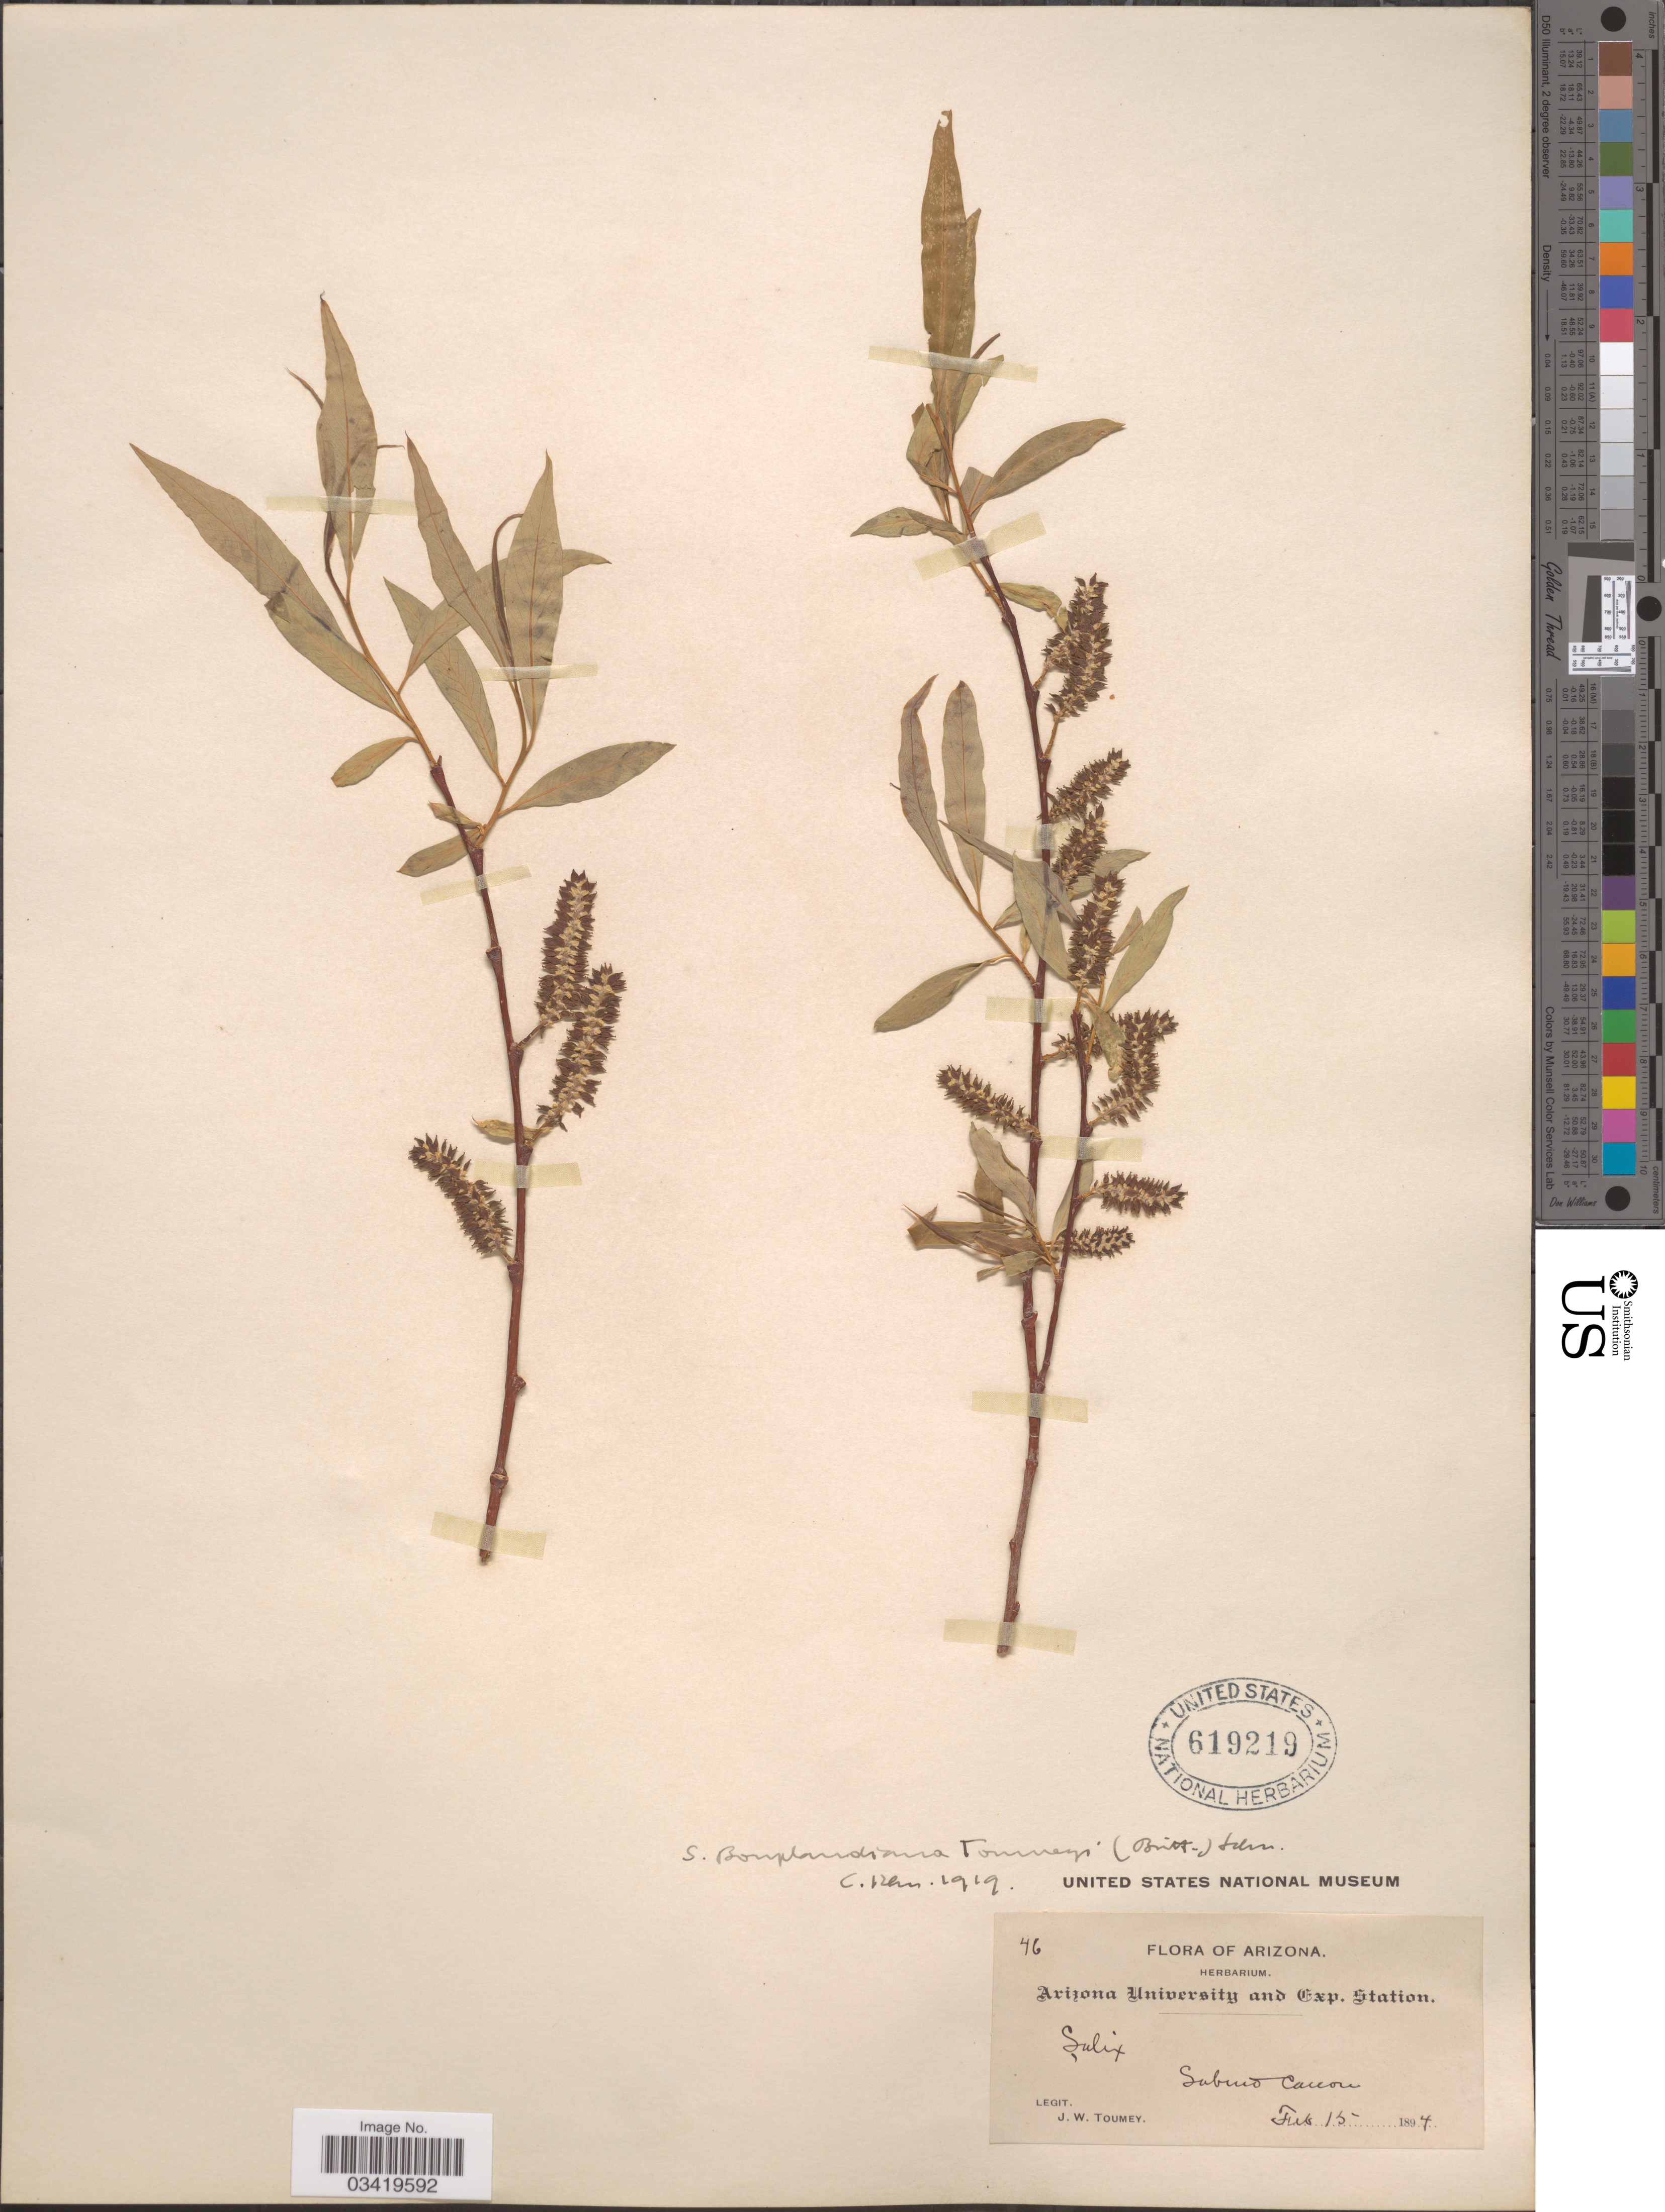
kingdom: Plantae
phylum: Tracheophyta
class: Magnoliopsida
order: Malpighiales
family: Salicaceae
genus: Salix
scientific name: Salix bonplandiana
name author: Kunth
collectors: J. W. Toumey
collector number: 46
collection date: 1894-02-15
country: United States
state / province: Arizona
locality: Sabino Canon.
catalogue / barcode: US 619219